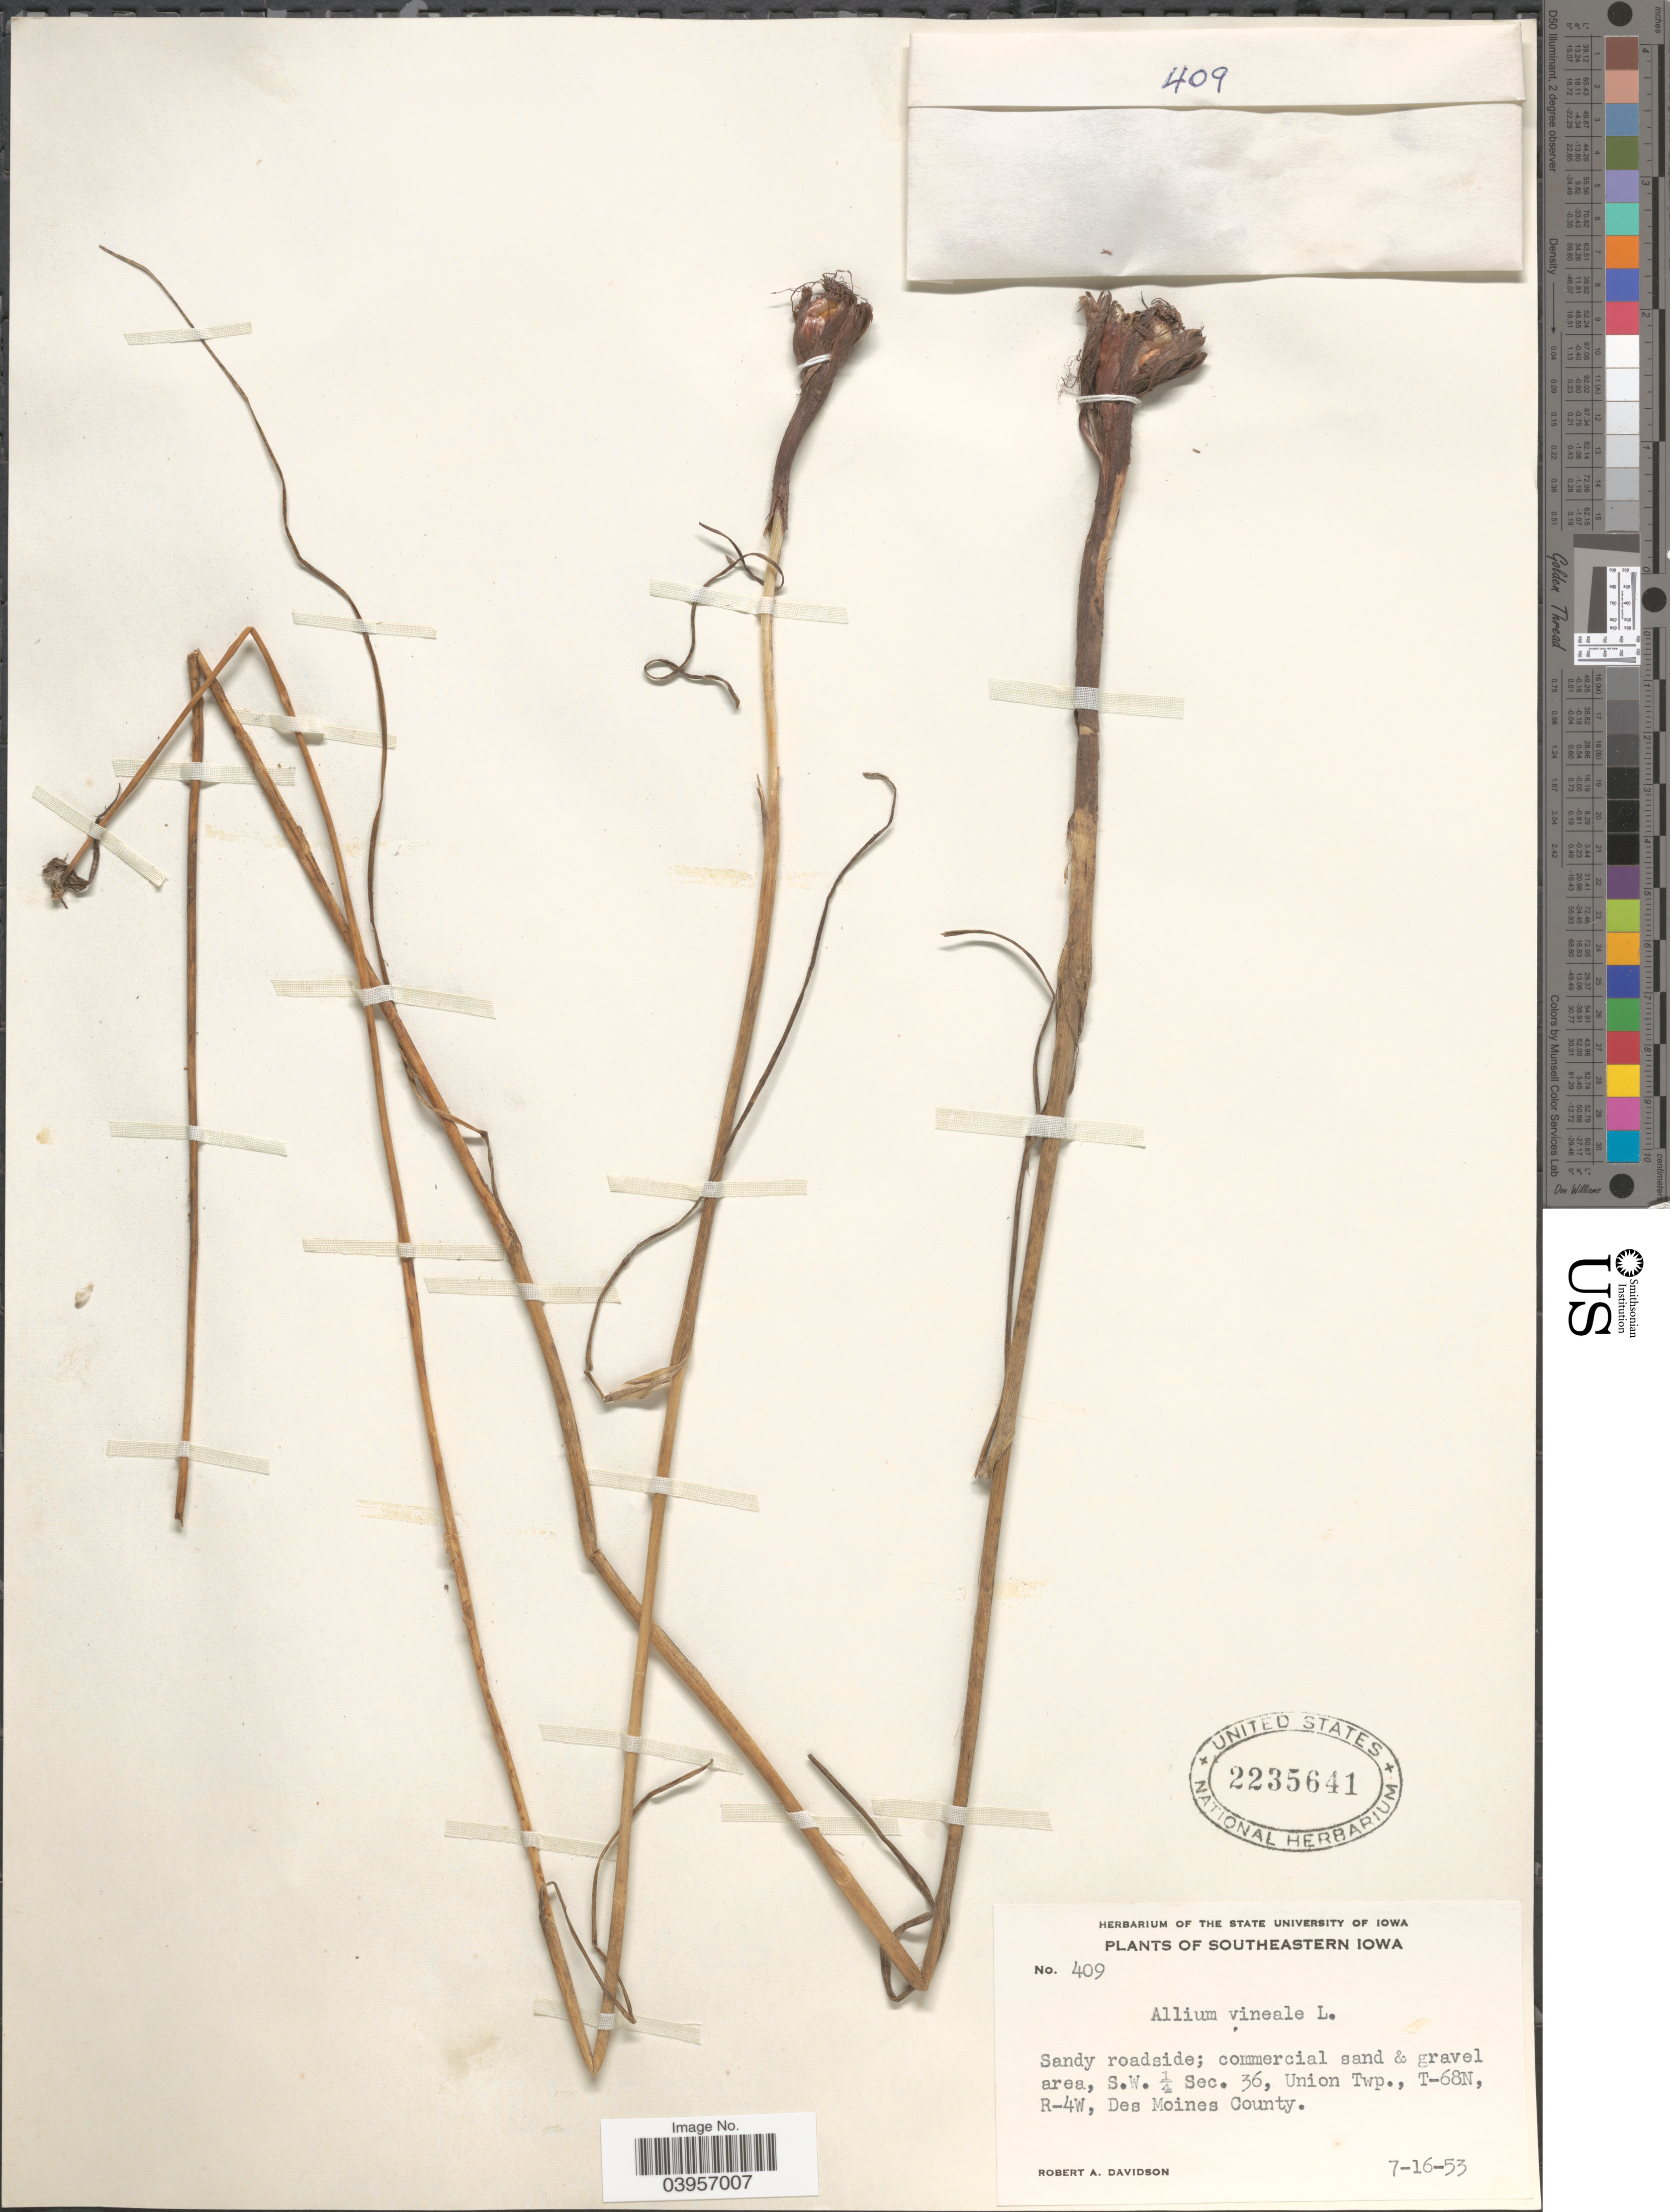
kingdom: Plantae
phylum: Tracheophyta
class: Liliopsida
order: Asparagales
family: Amaryllidaceae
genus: Allium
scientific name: Allium vineale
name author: L.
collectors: R. A. Davidson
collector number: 409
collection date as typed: Transcribed d/m/y: 16/7/53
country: United States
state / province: Iowa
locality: Southeastern Iowa. S.W. ¼ Sec. 36, Union Twp., T-68N, R-4W, Des Moines County.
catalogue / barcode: US 2235641